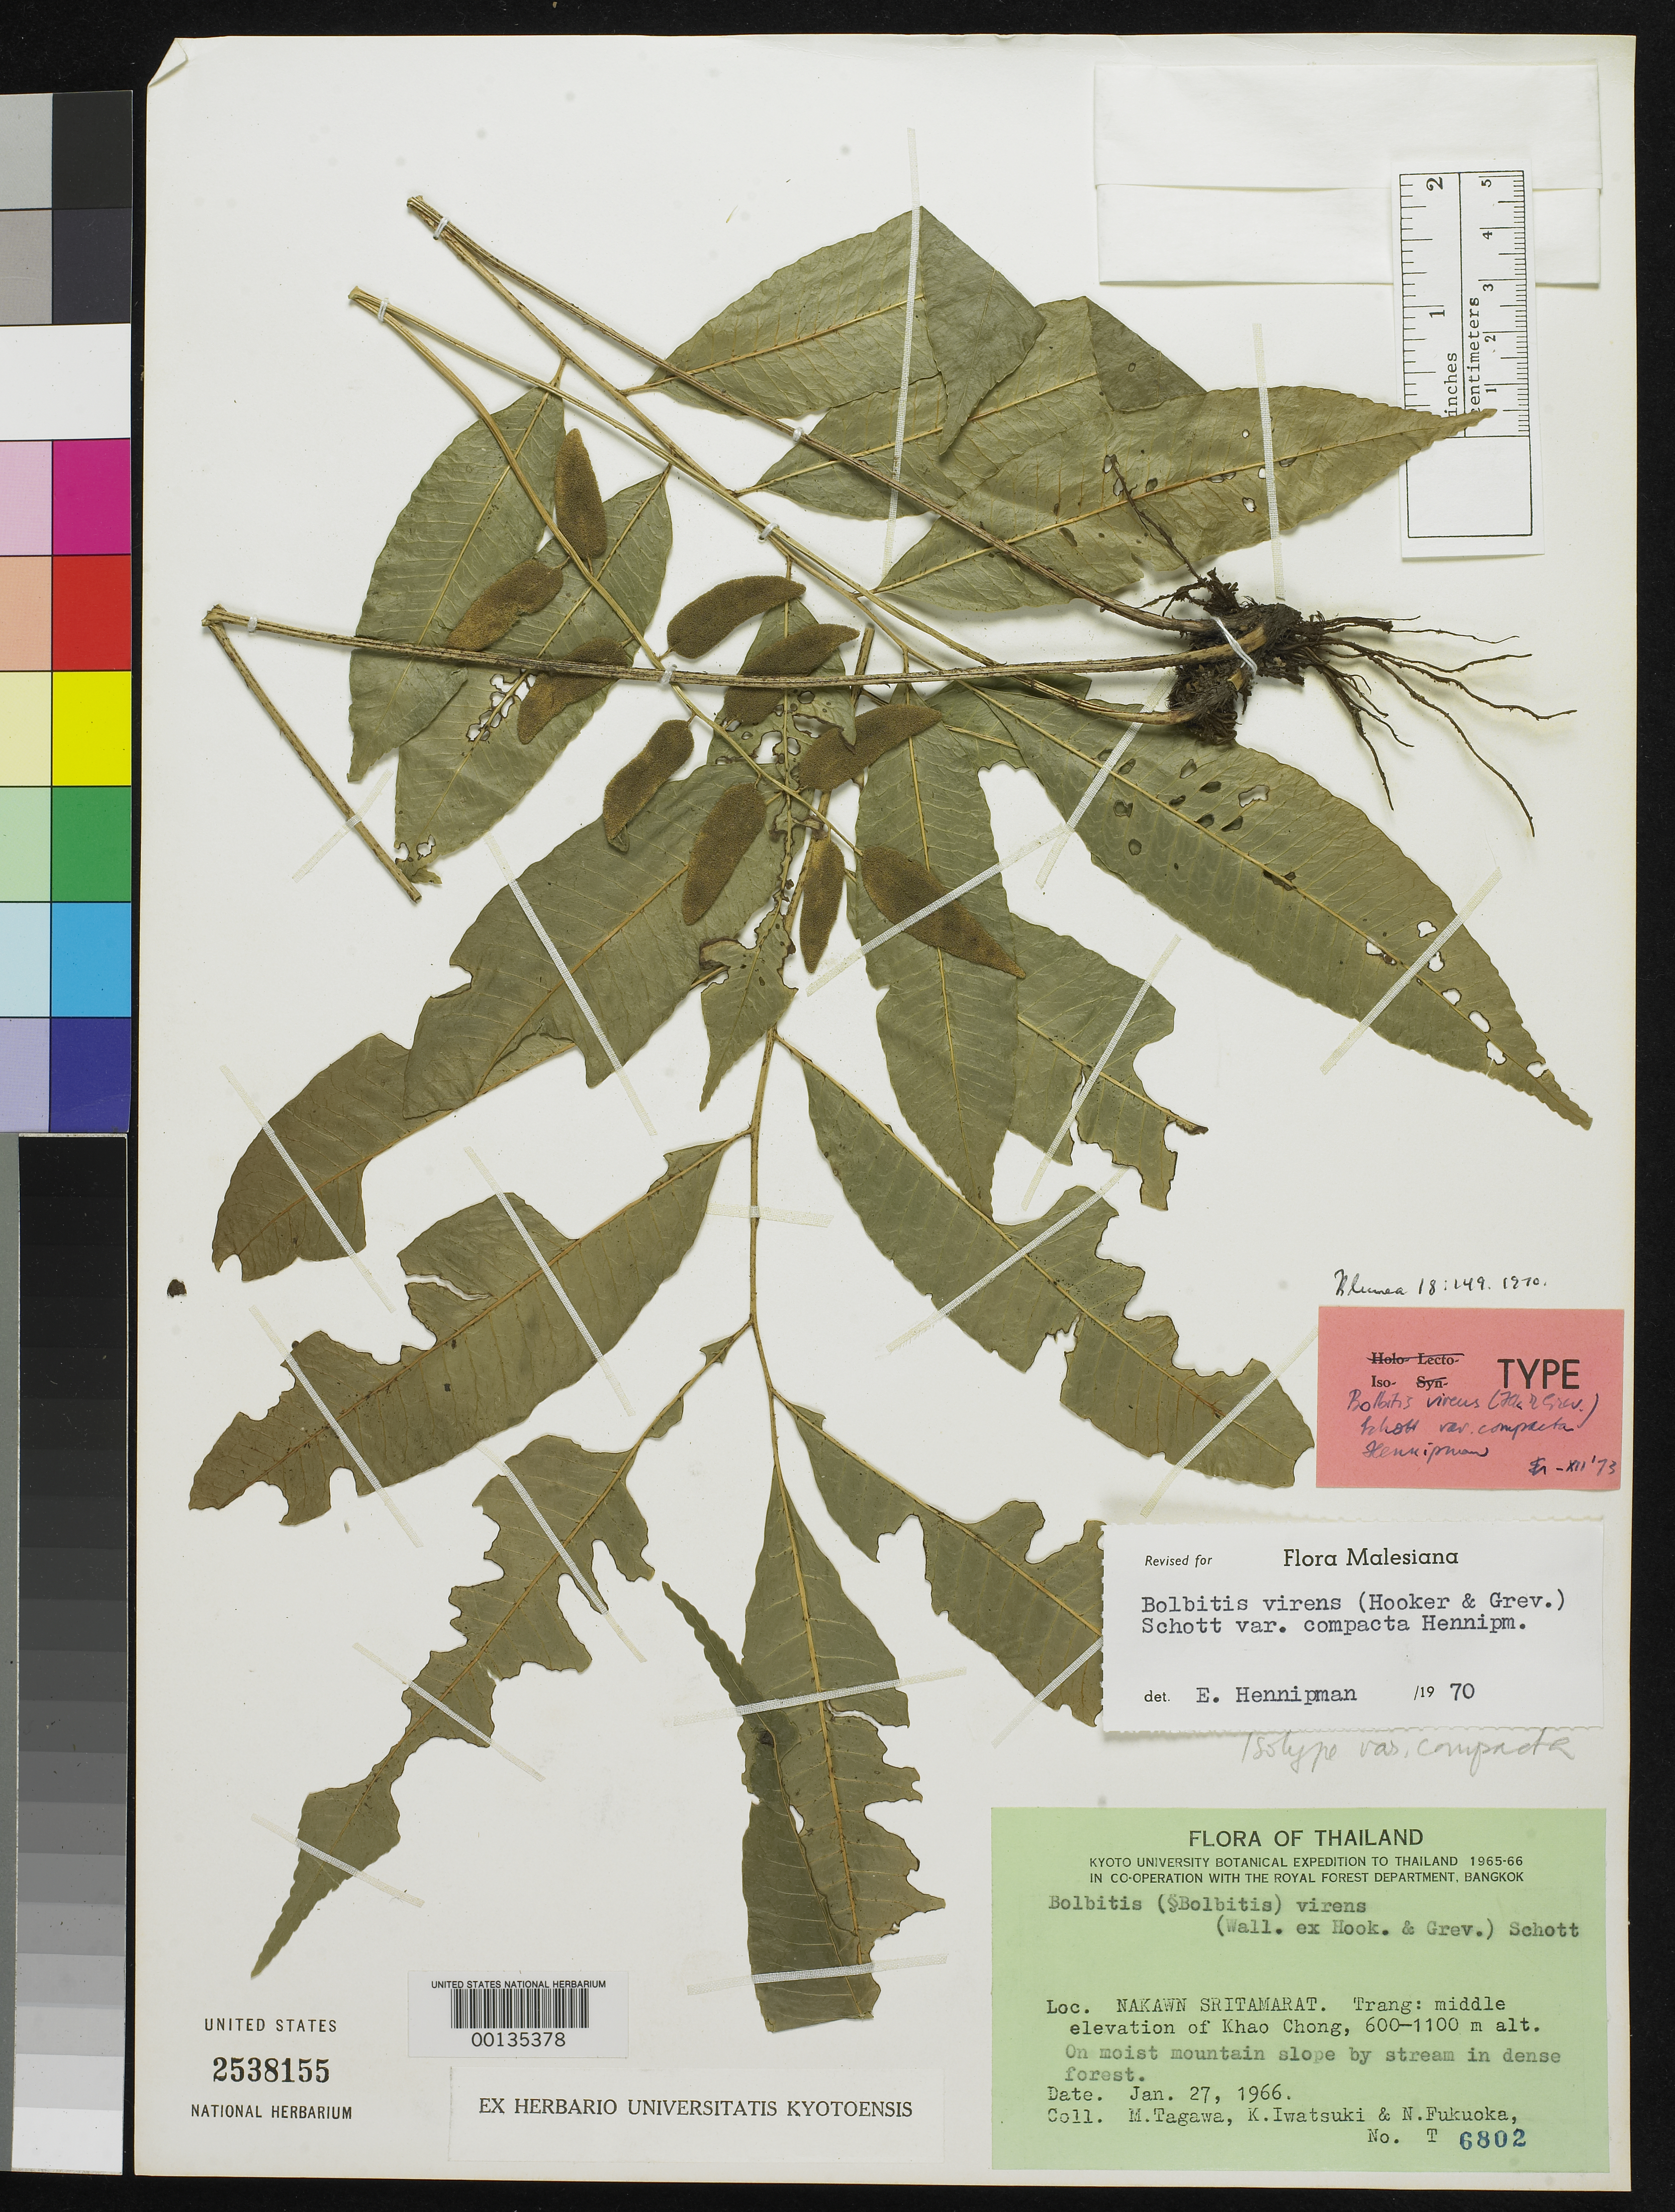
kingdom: Plantae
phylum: Tracheophyta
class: Polypodiopsida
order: Polypodiales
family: Dryopteridaceae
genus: Bolbitis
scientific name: Bolbitis virens var. compacta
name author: Hennipman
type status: Isotype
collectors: M. Tagawa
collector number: T-6802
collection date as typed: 27 Jan 1966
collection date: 1966-01-27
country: Thailand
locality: Nakawn Skitamart, Trang, middle elevation of Khao Chong.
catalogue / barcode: US 2538155